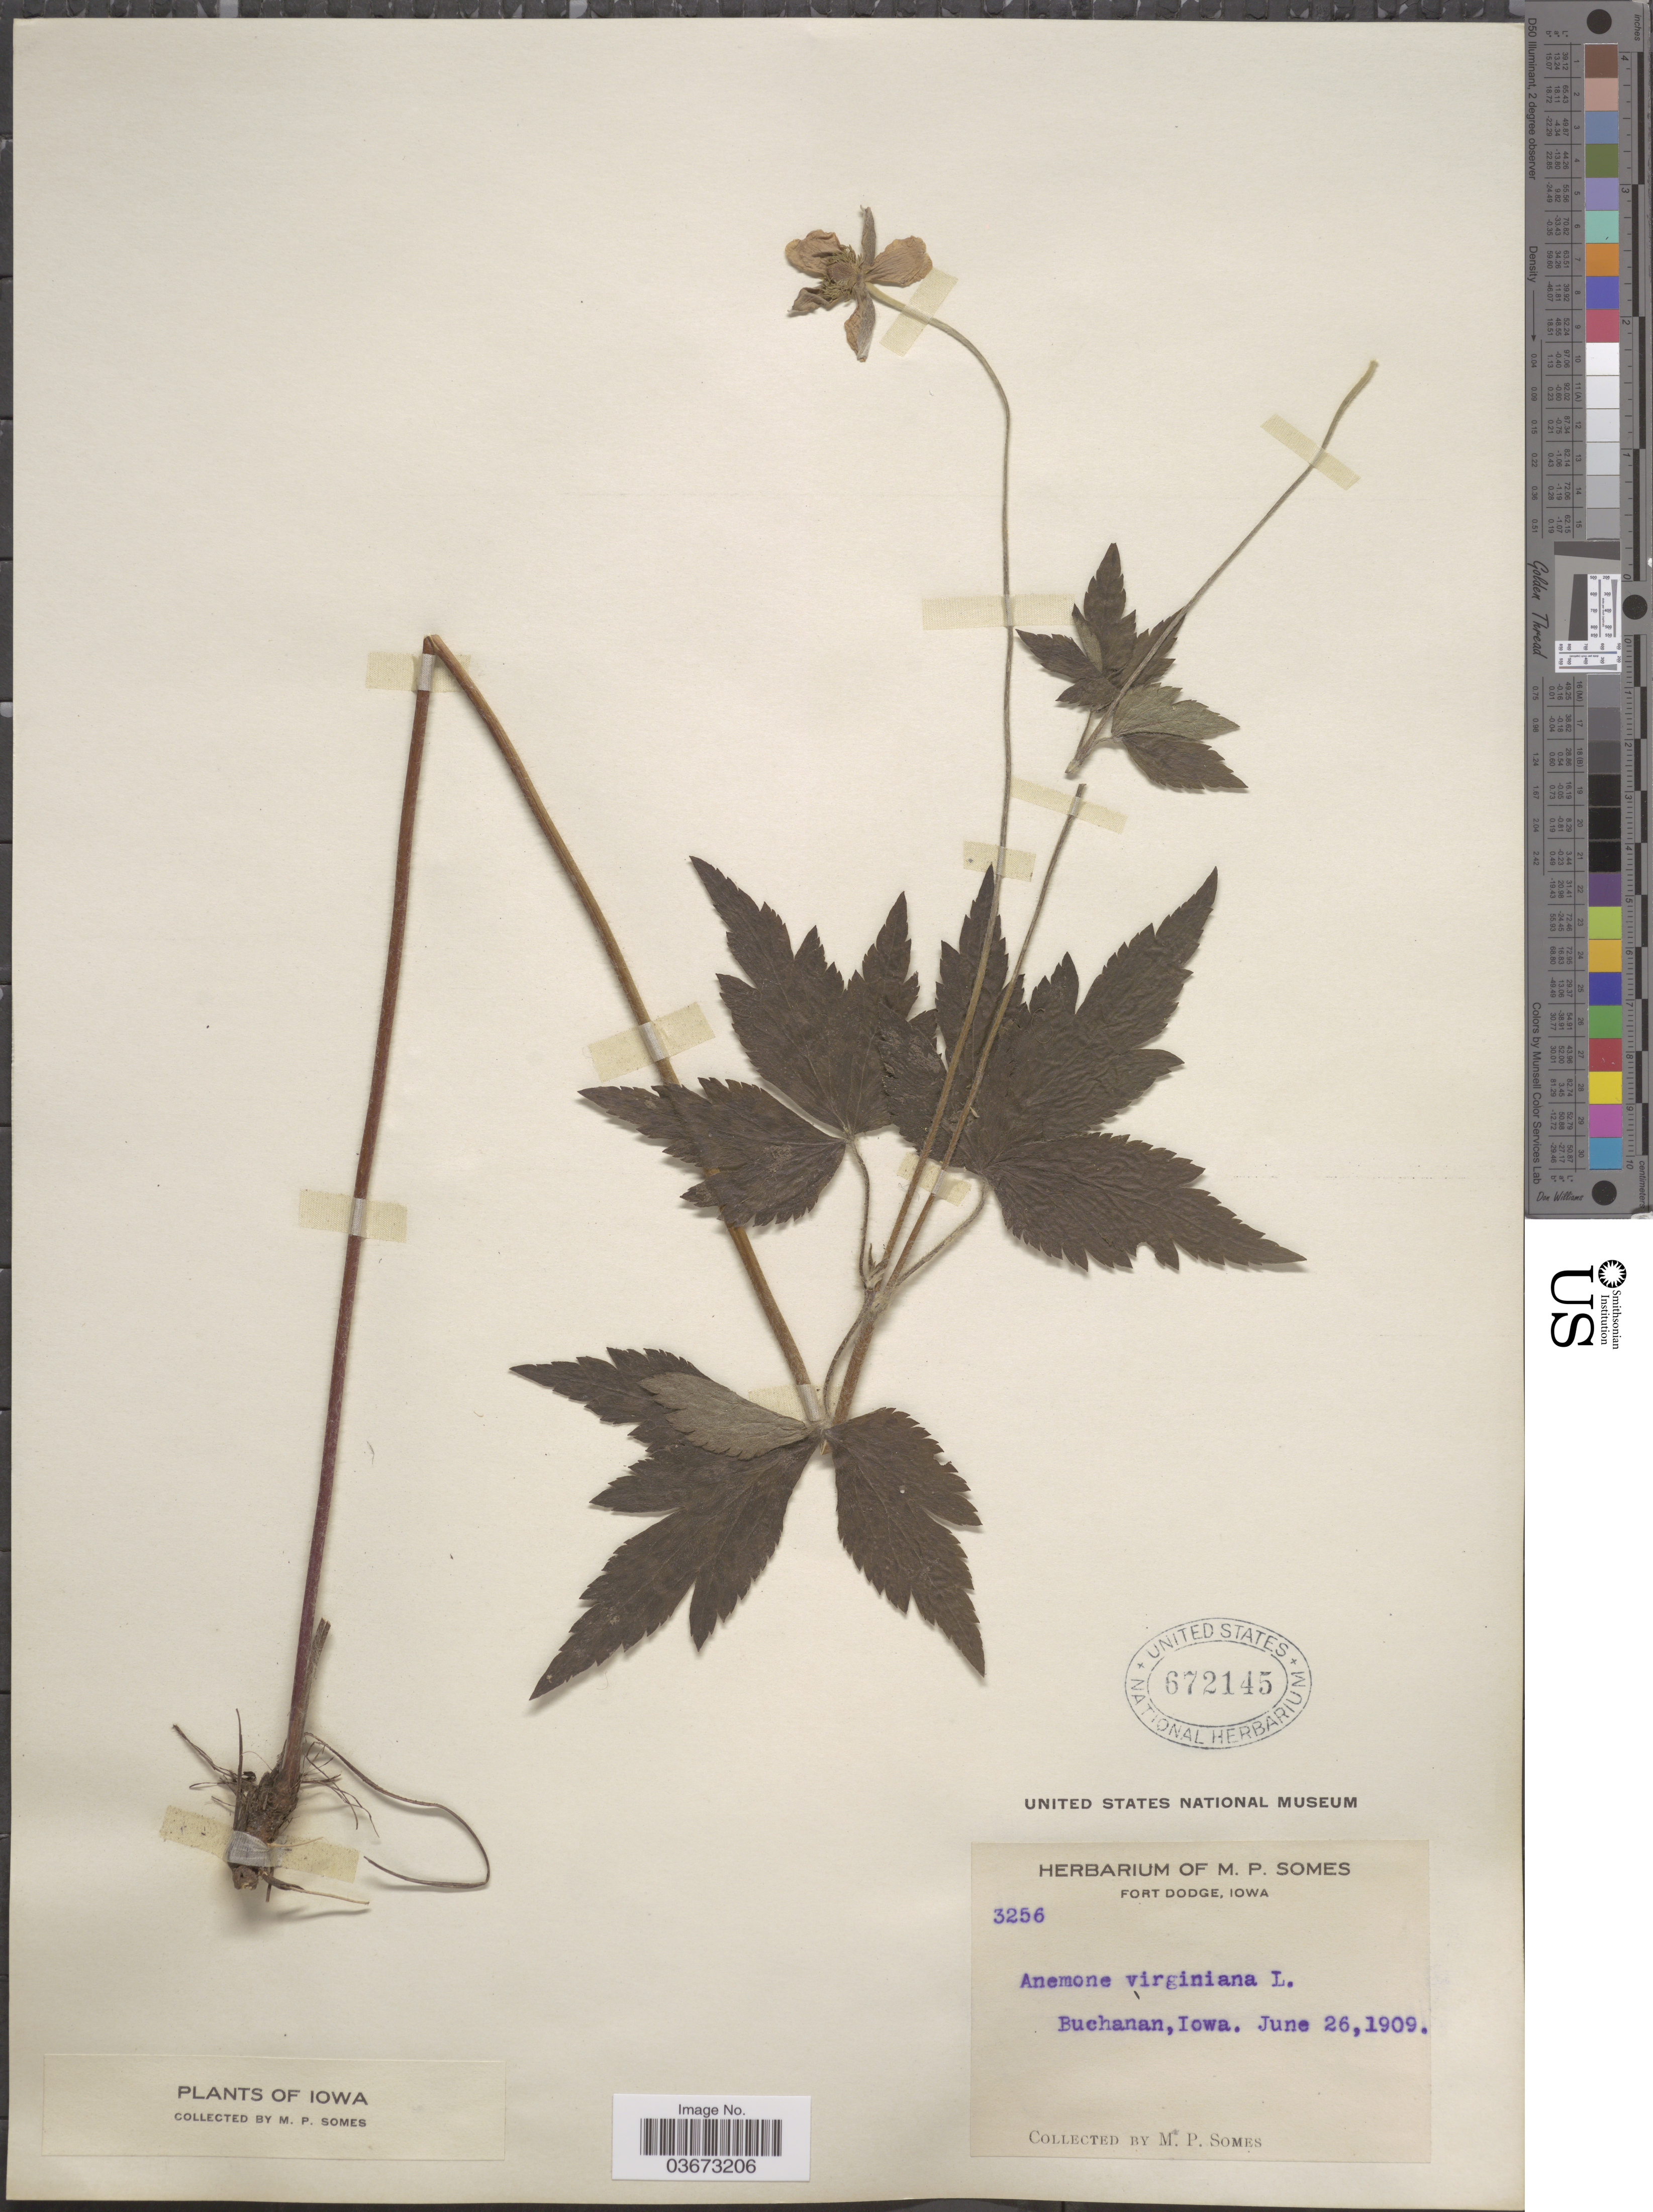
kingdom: Plantae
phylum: Tracheophyta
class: Magnoliopsida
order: Ranunculales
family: Ranunculaceae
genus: Anemone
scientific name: Anemone virginiana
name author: L.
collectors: M. Somes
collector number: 3256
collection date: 1909-06-26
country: United States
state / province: Iowa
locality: Buchanan.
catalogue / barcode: US 672145